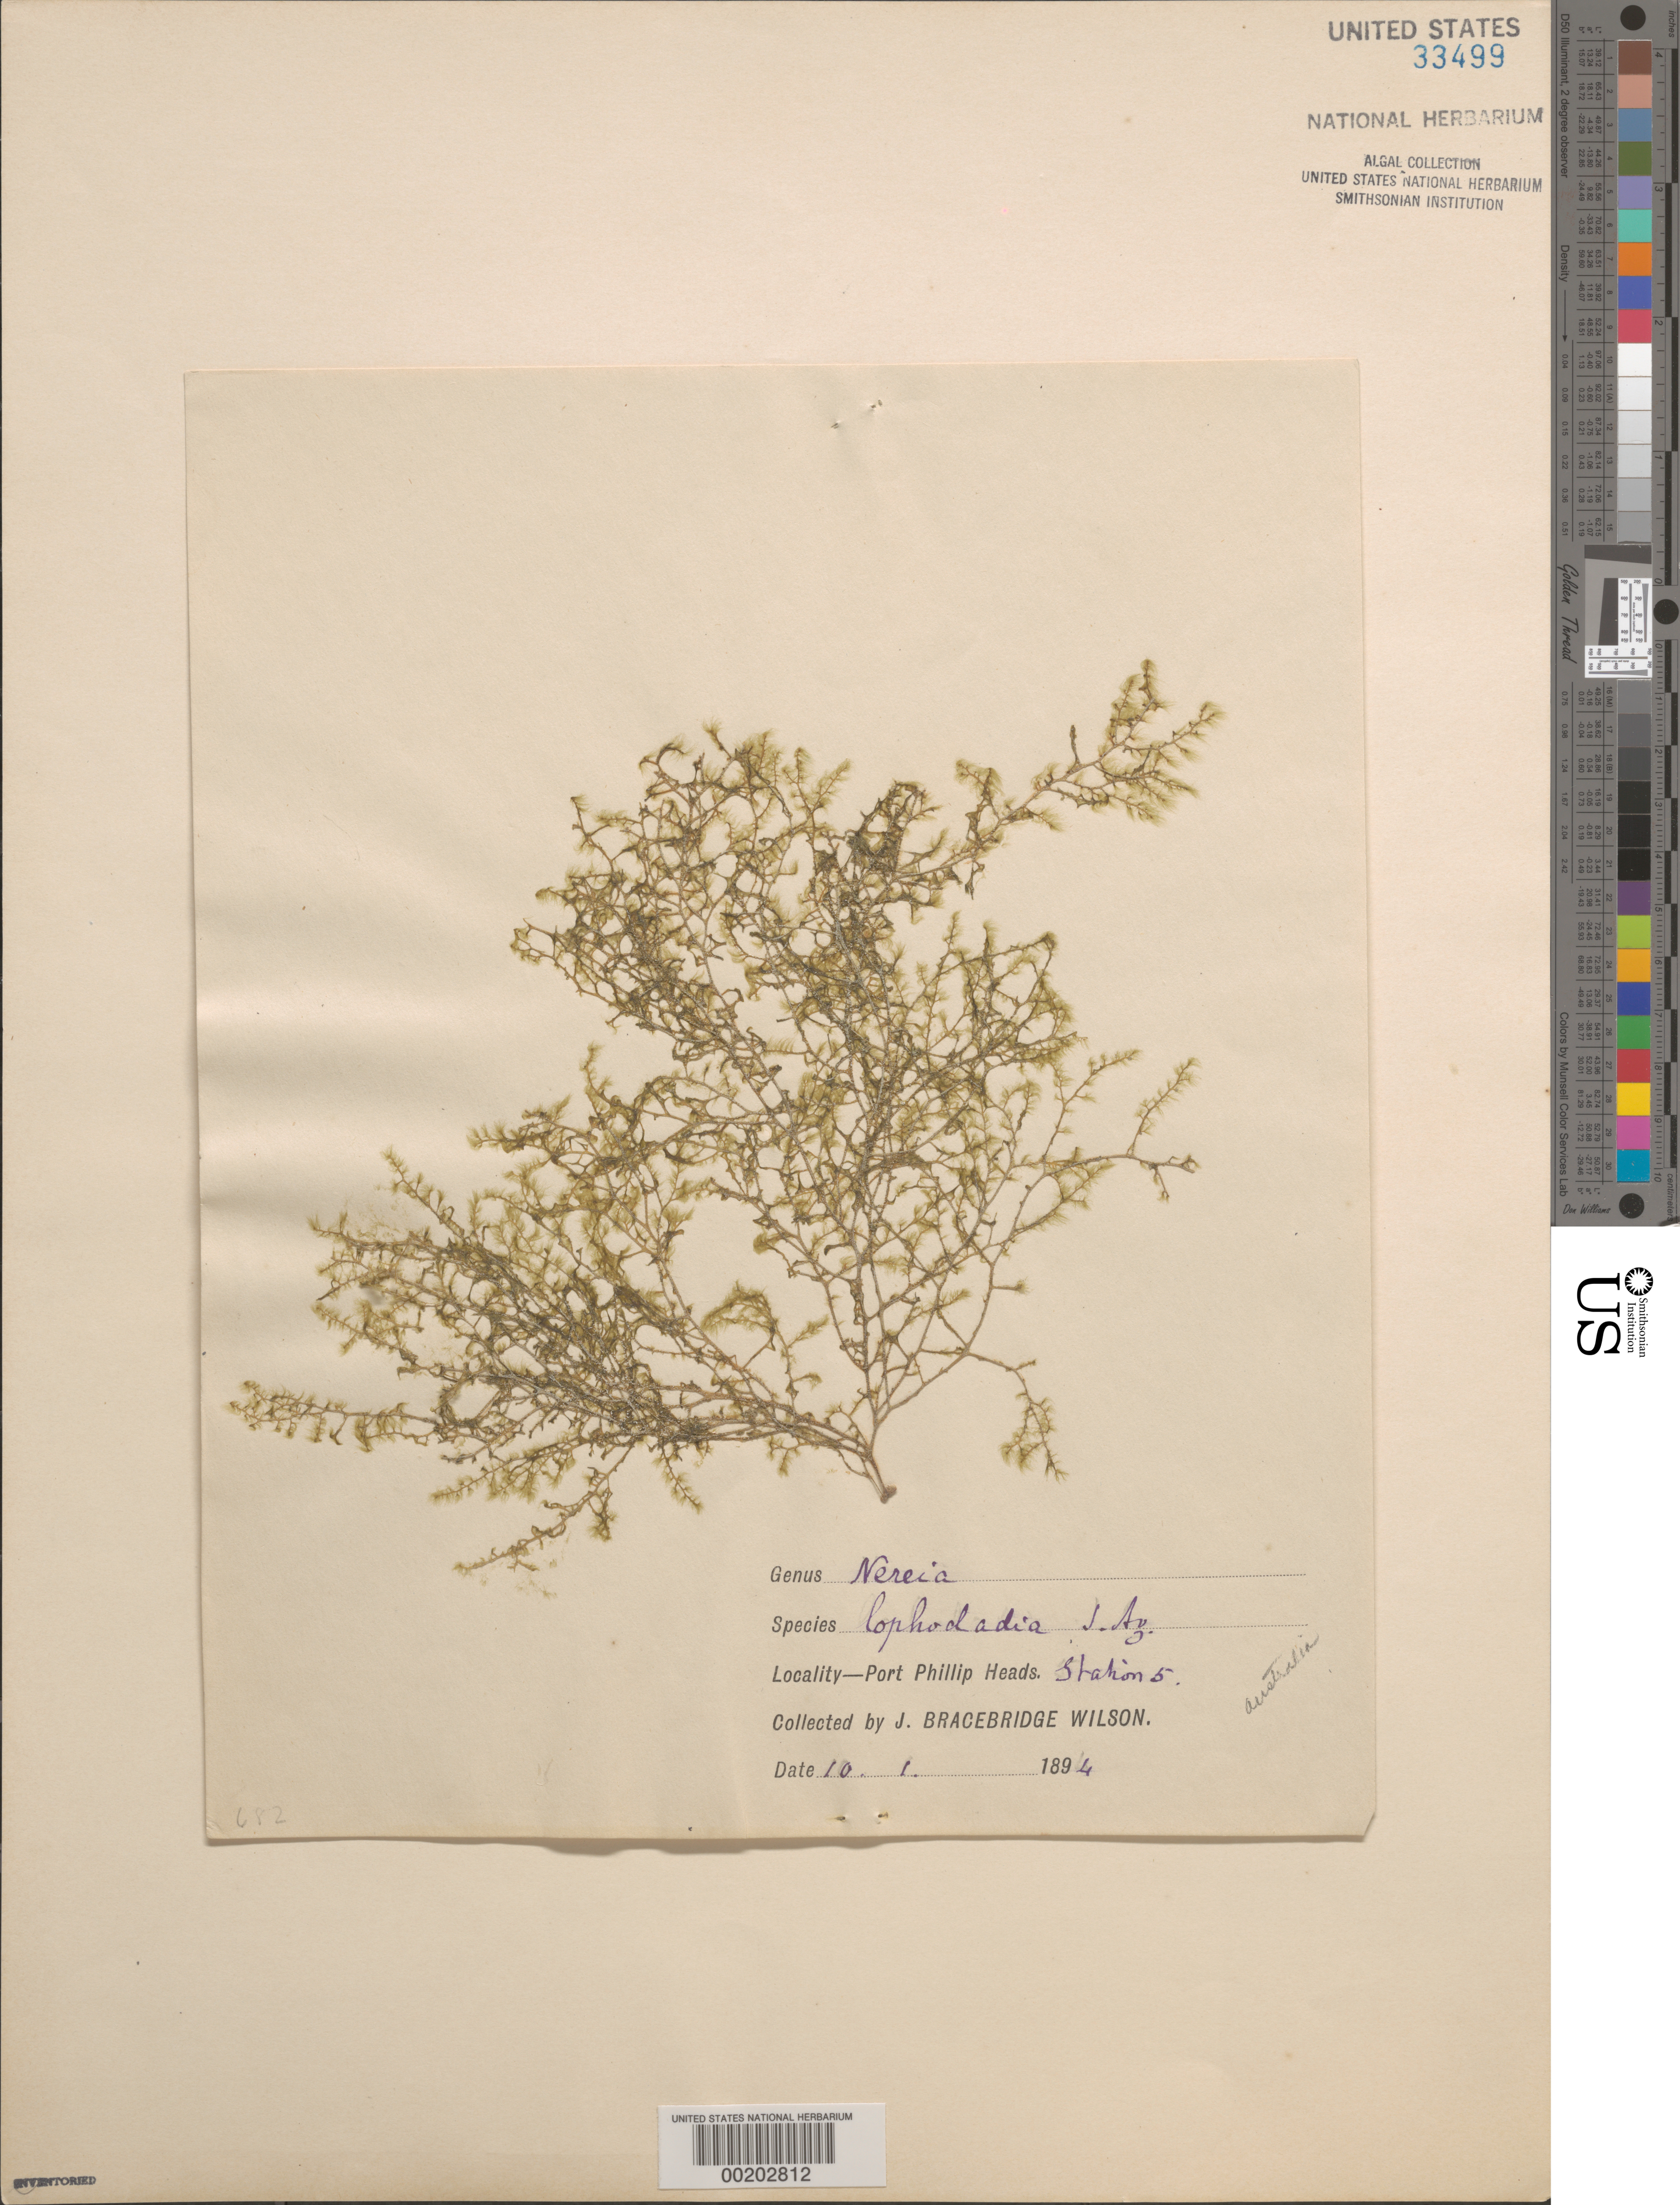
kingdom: Chromista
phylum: Ochrophyta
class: Phaeophyceae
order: Sporochnales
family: Sporochnaceae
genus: Nereia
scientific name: Nereia lophocladia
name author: J. Agardh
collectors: J. B. Wilson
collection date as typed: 10 Jan 1894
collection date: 1894-01-10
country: Australia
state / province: Victoria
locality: Port Phillip Heads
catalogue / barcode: US 33499